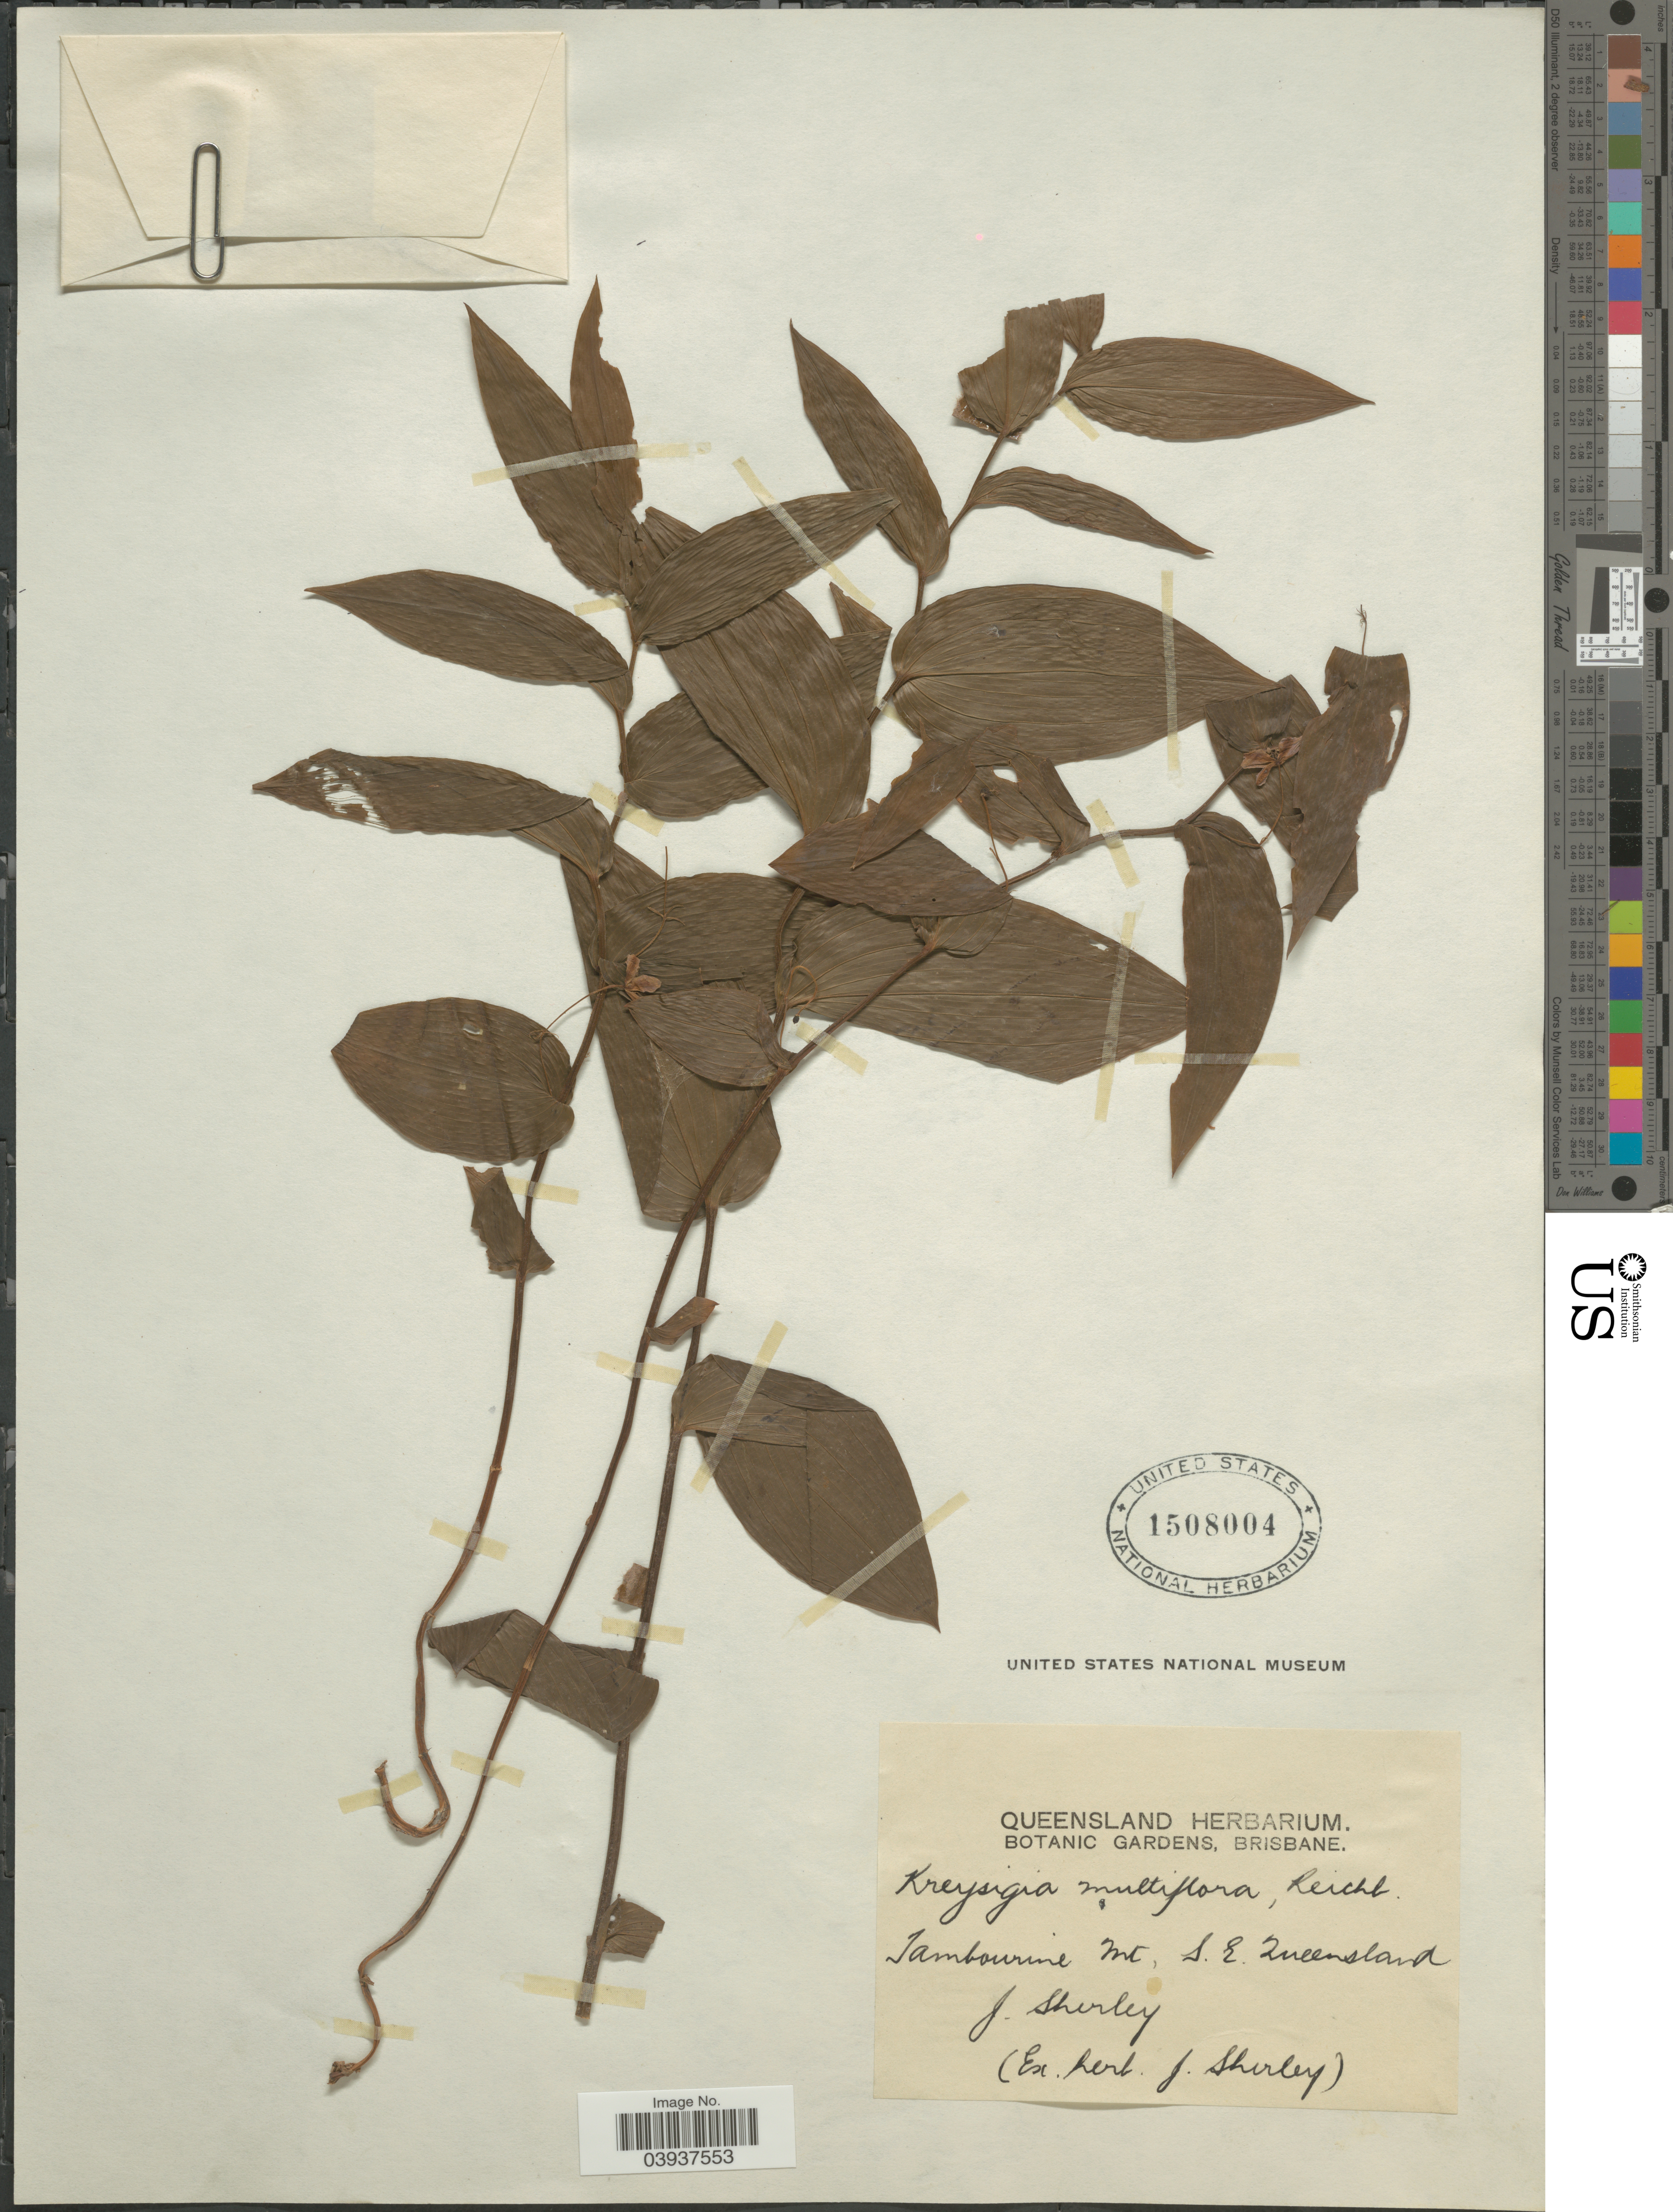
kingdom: Plantae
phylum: Tracheophyta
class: Liliopsida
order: Liliales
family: Colchicaceae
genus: Schelhammera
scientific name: Schelhammera multiflora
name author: R. Br.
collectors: J. Shirley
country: Australia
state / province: Queensland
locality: Tambourine mt. S. E. Queensland.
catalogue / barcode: US 1508004